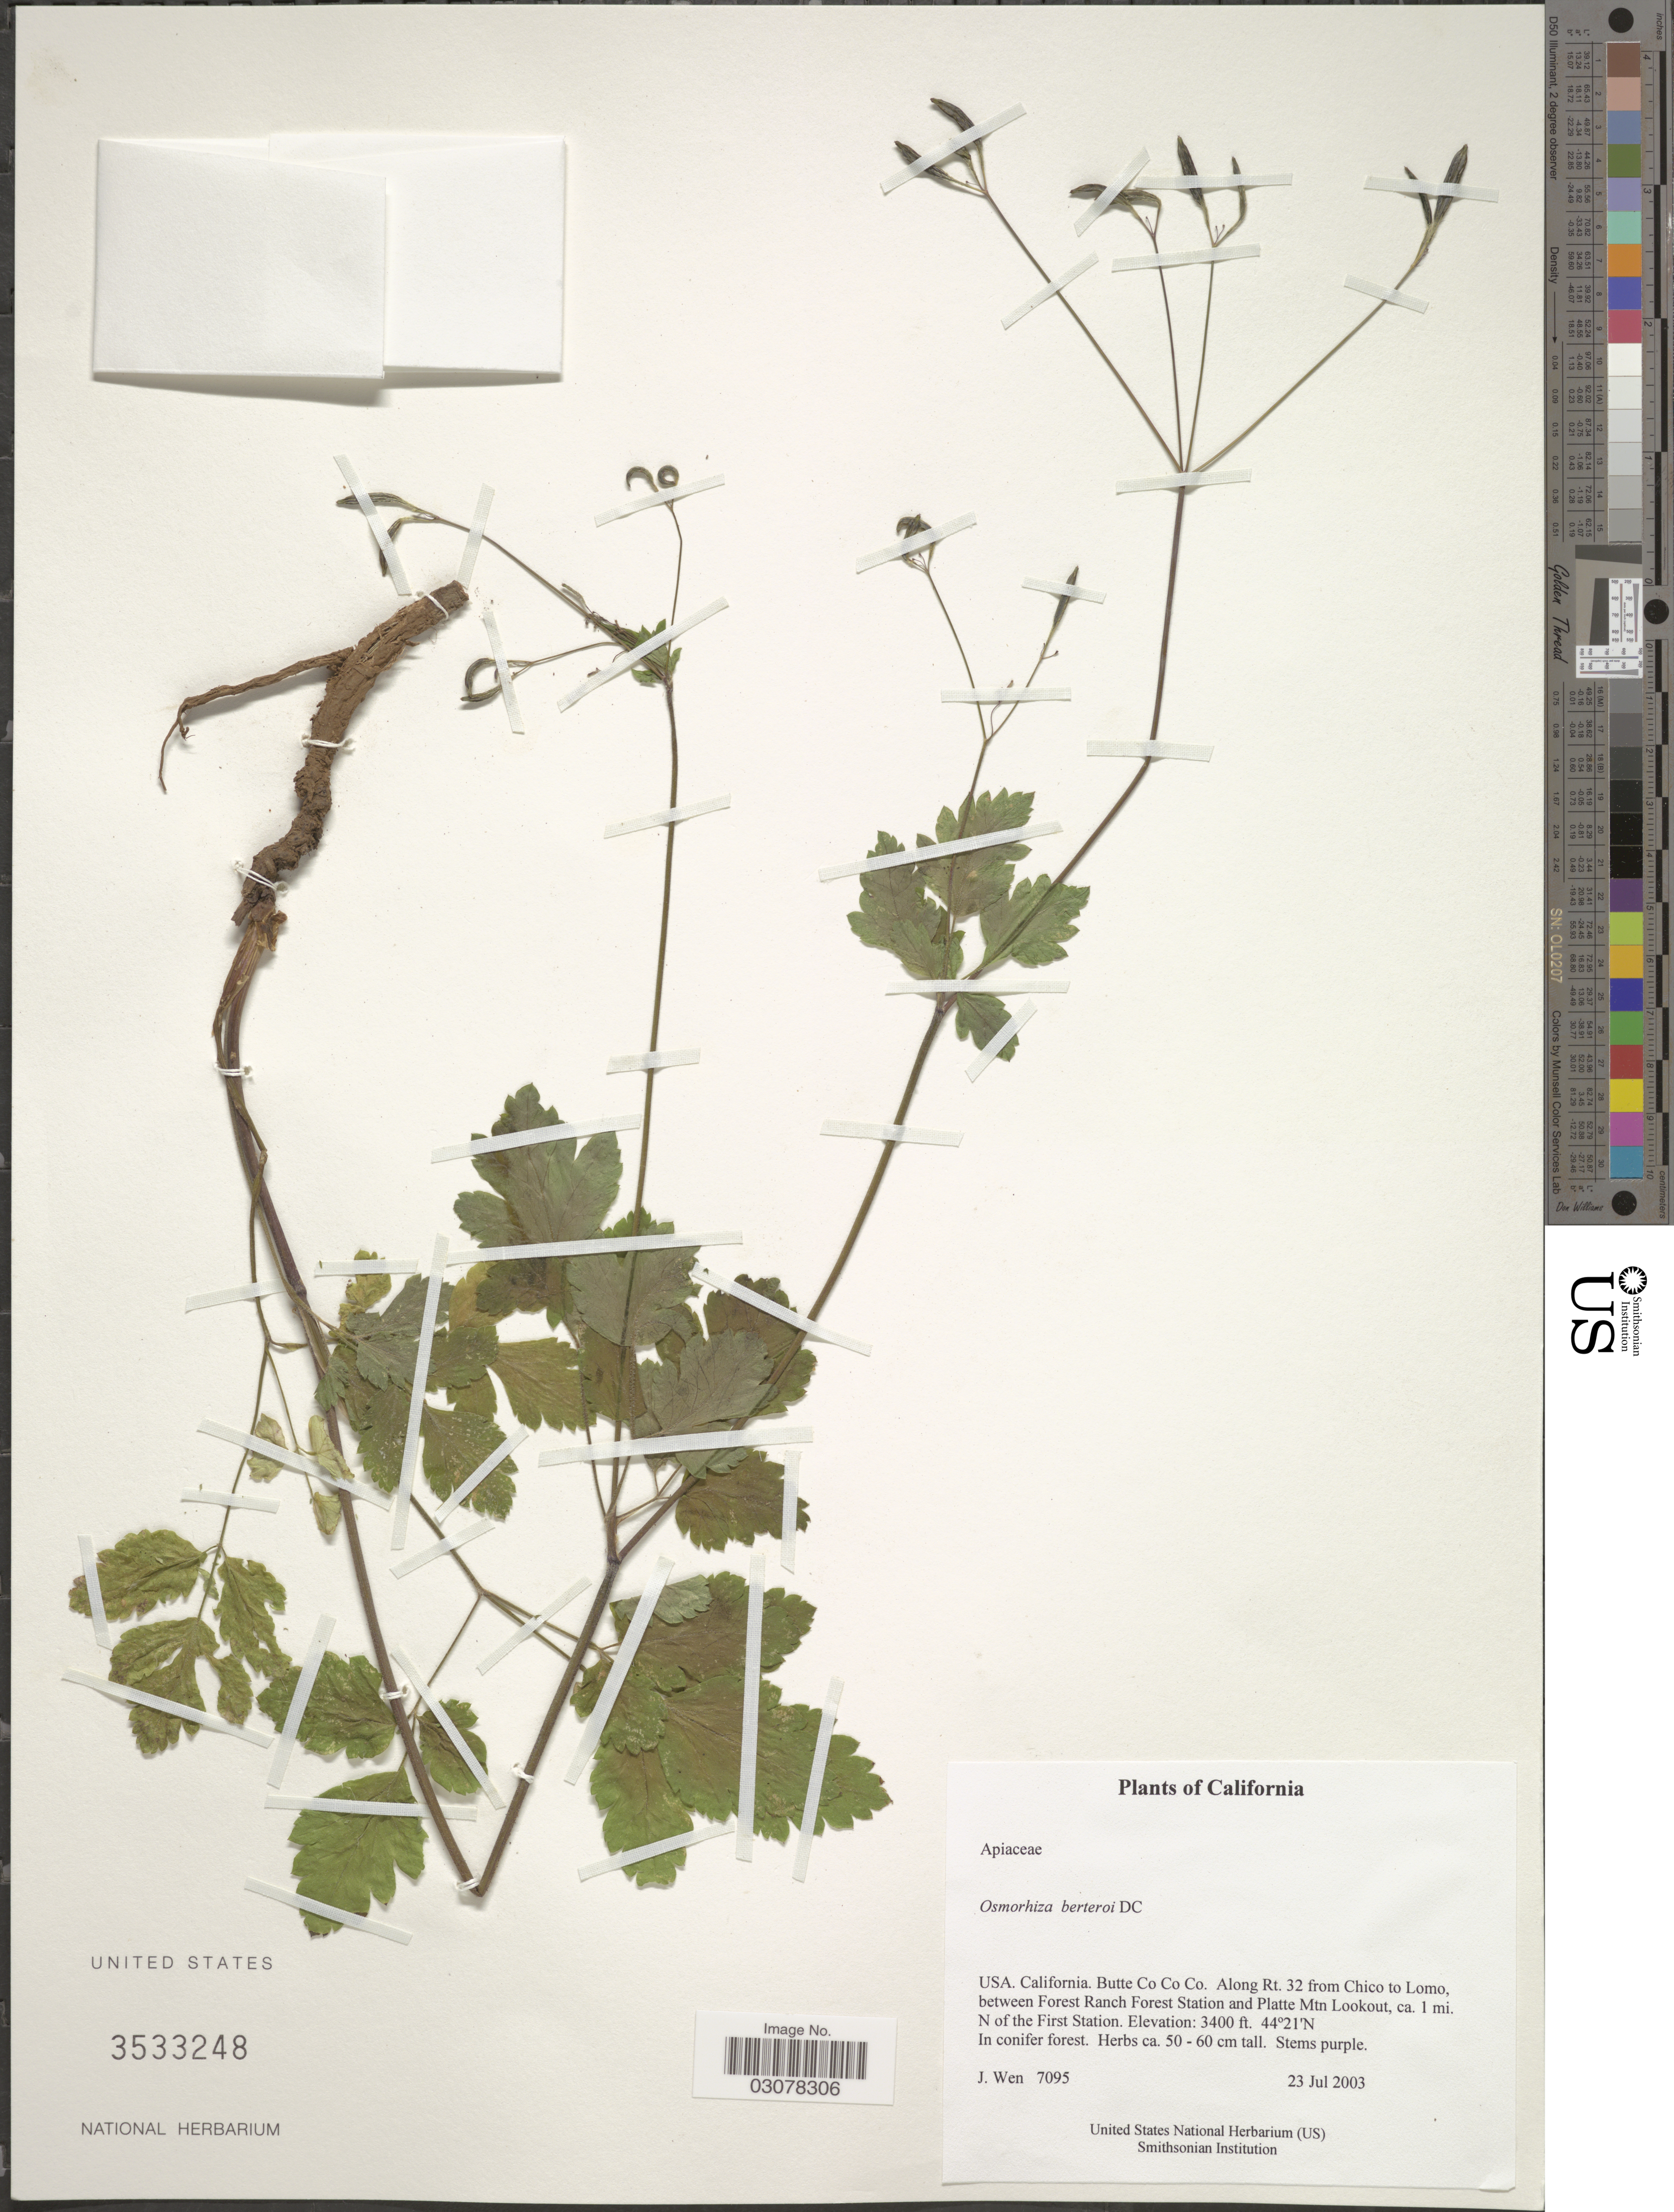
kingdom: Plantae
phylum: Tracheophyta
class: Magnoliopsida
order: Apiales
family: Apiaceae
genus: Osmorhiza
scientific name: Osmorhiza berteroi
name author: DC.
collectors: J. Wen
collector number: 7095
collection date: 2003-07-23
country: United States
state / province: California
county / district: Butte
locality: Butte Co Co Co. Along Rt. 32 from Chico to Lomo, between Forest Ranch Forest Station and Platte Mtn Lookout, ca. 1 mi. N of the First Station.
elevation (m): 1036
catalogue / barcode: US 3533248